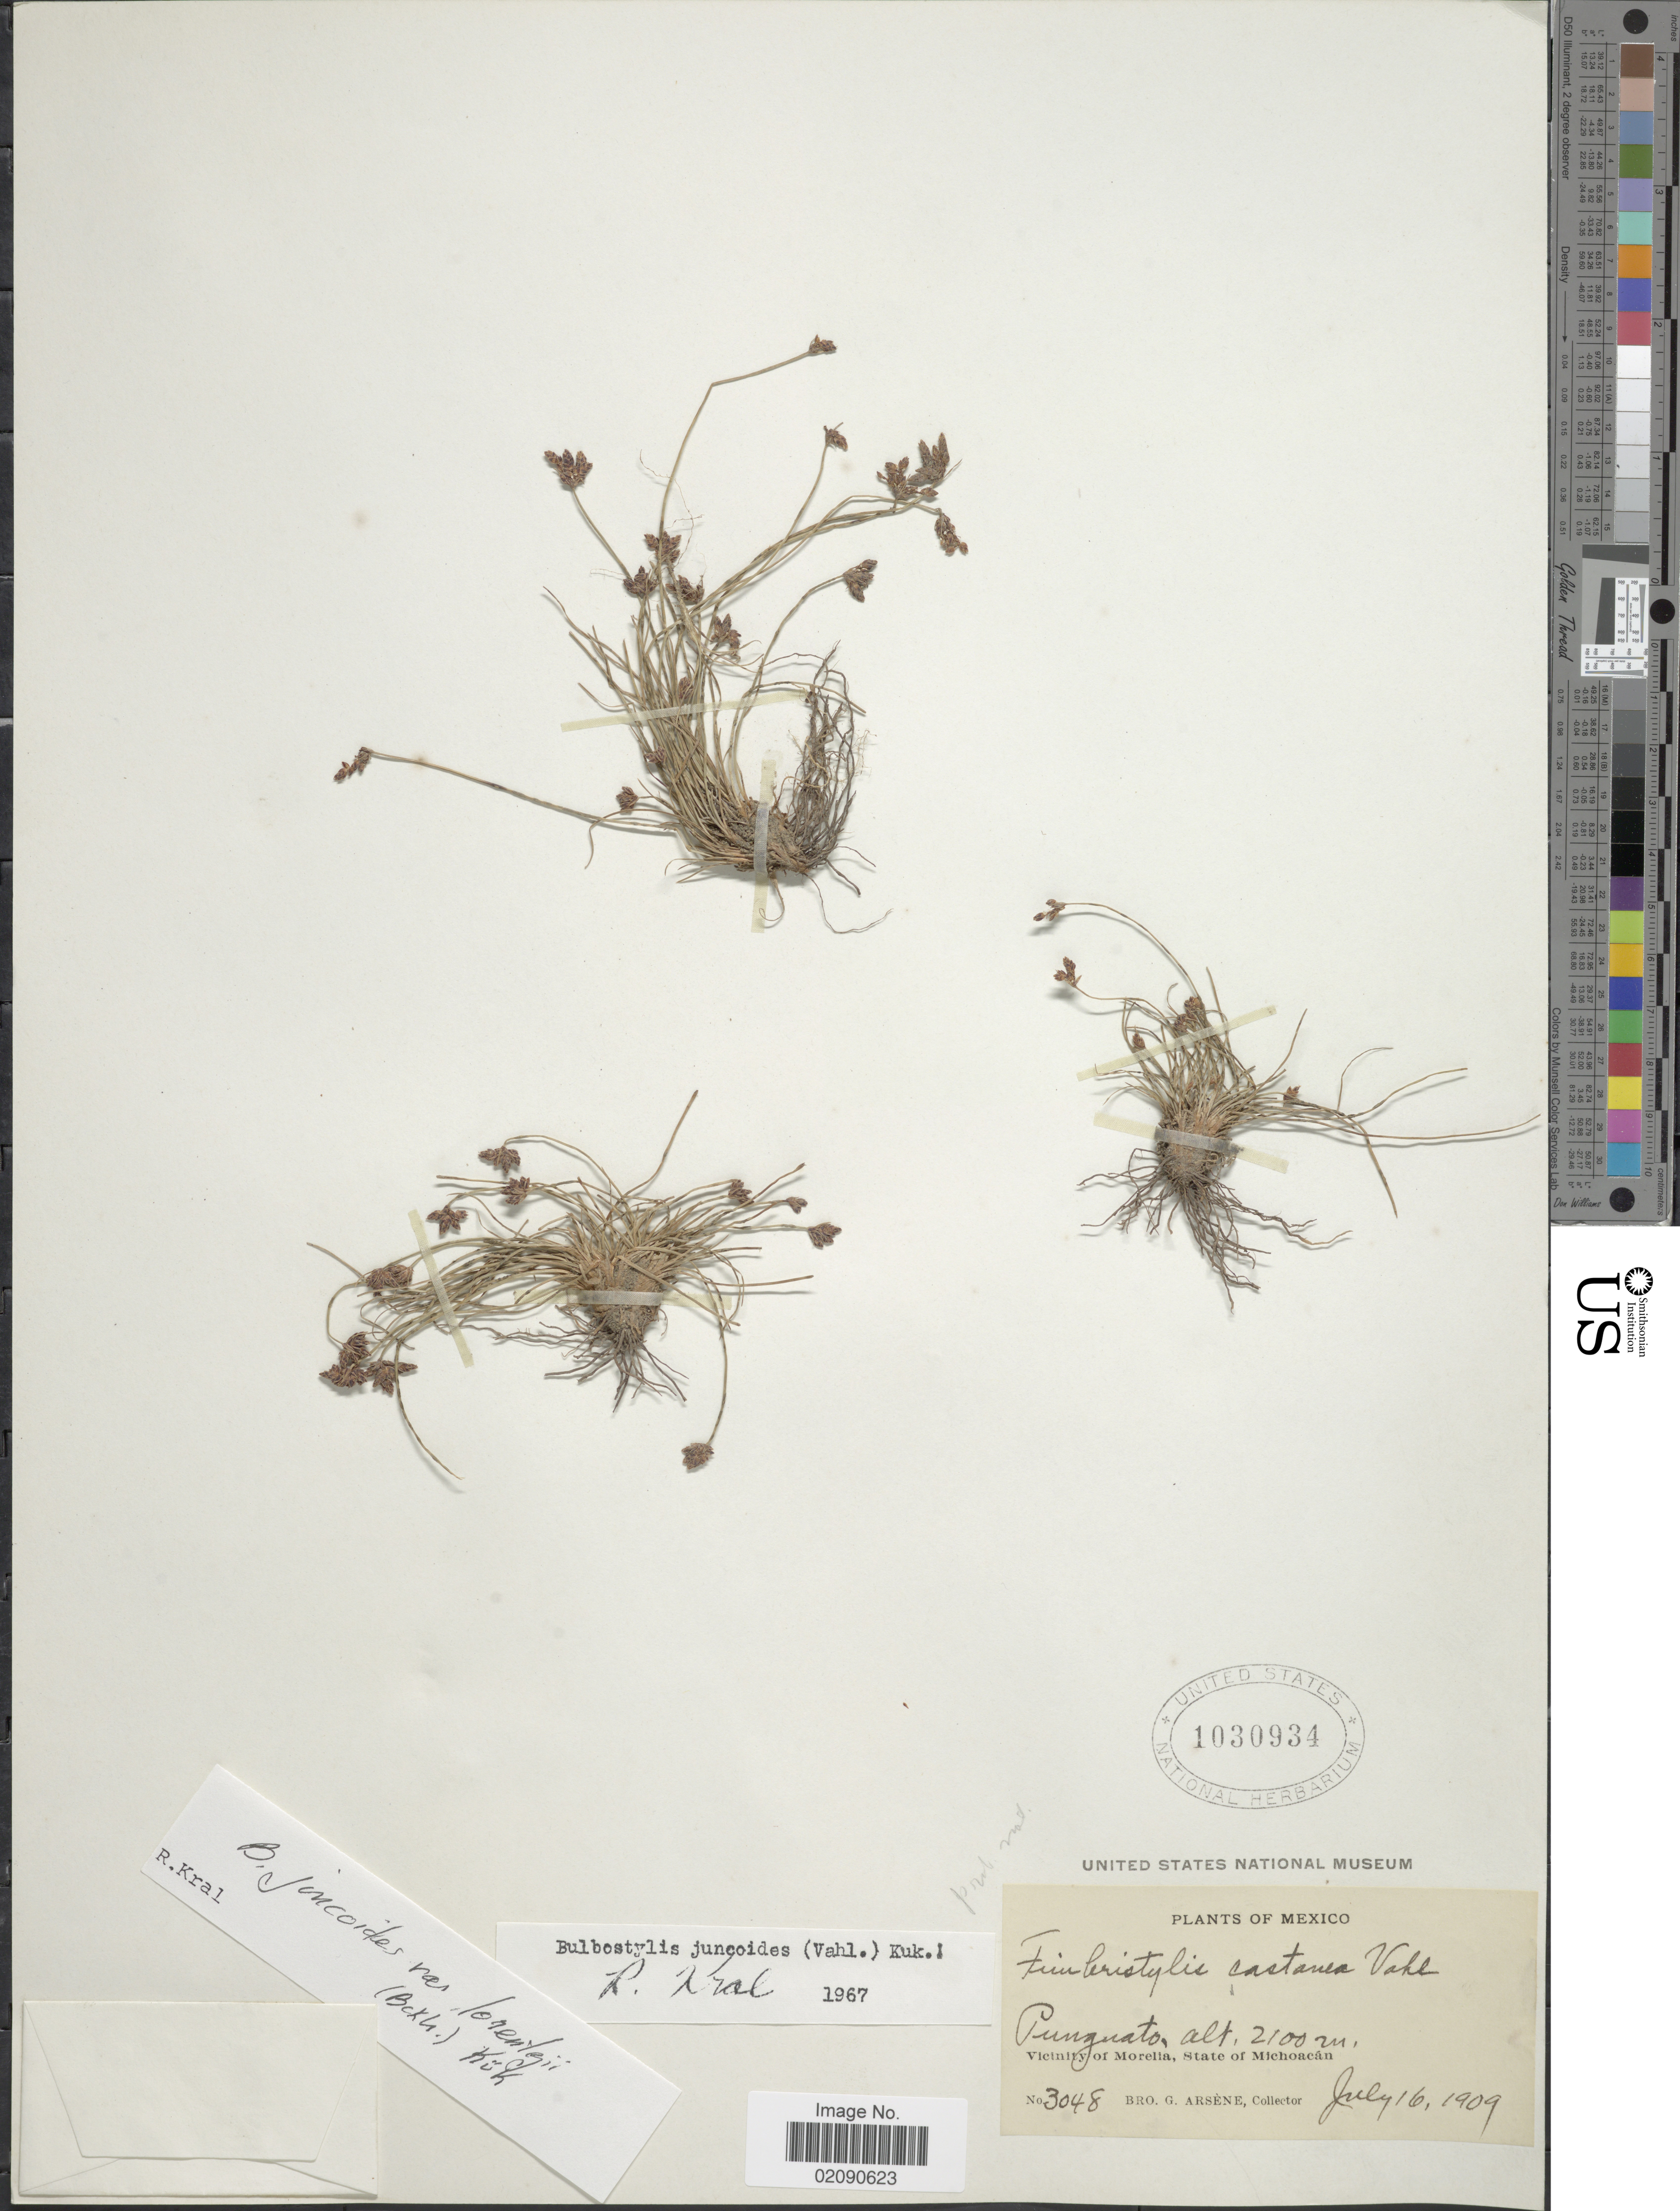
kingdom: Plantae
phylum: Tracheophyta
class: Liliopsida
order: Poales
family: Cyperaceae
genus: Bulbostylis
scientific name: Bulbostylis juncoides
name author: (Vahl) Kük. ex Herter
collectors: Bro. G. Arsène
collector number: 3048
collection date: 1909-07-16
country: Mexico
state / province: Michoacán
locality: Punguato. Vicinity of Morelia, State of Michoacan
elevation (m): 2100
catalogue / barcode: US 1030934